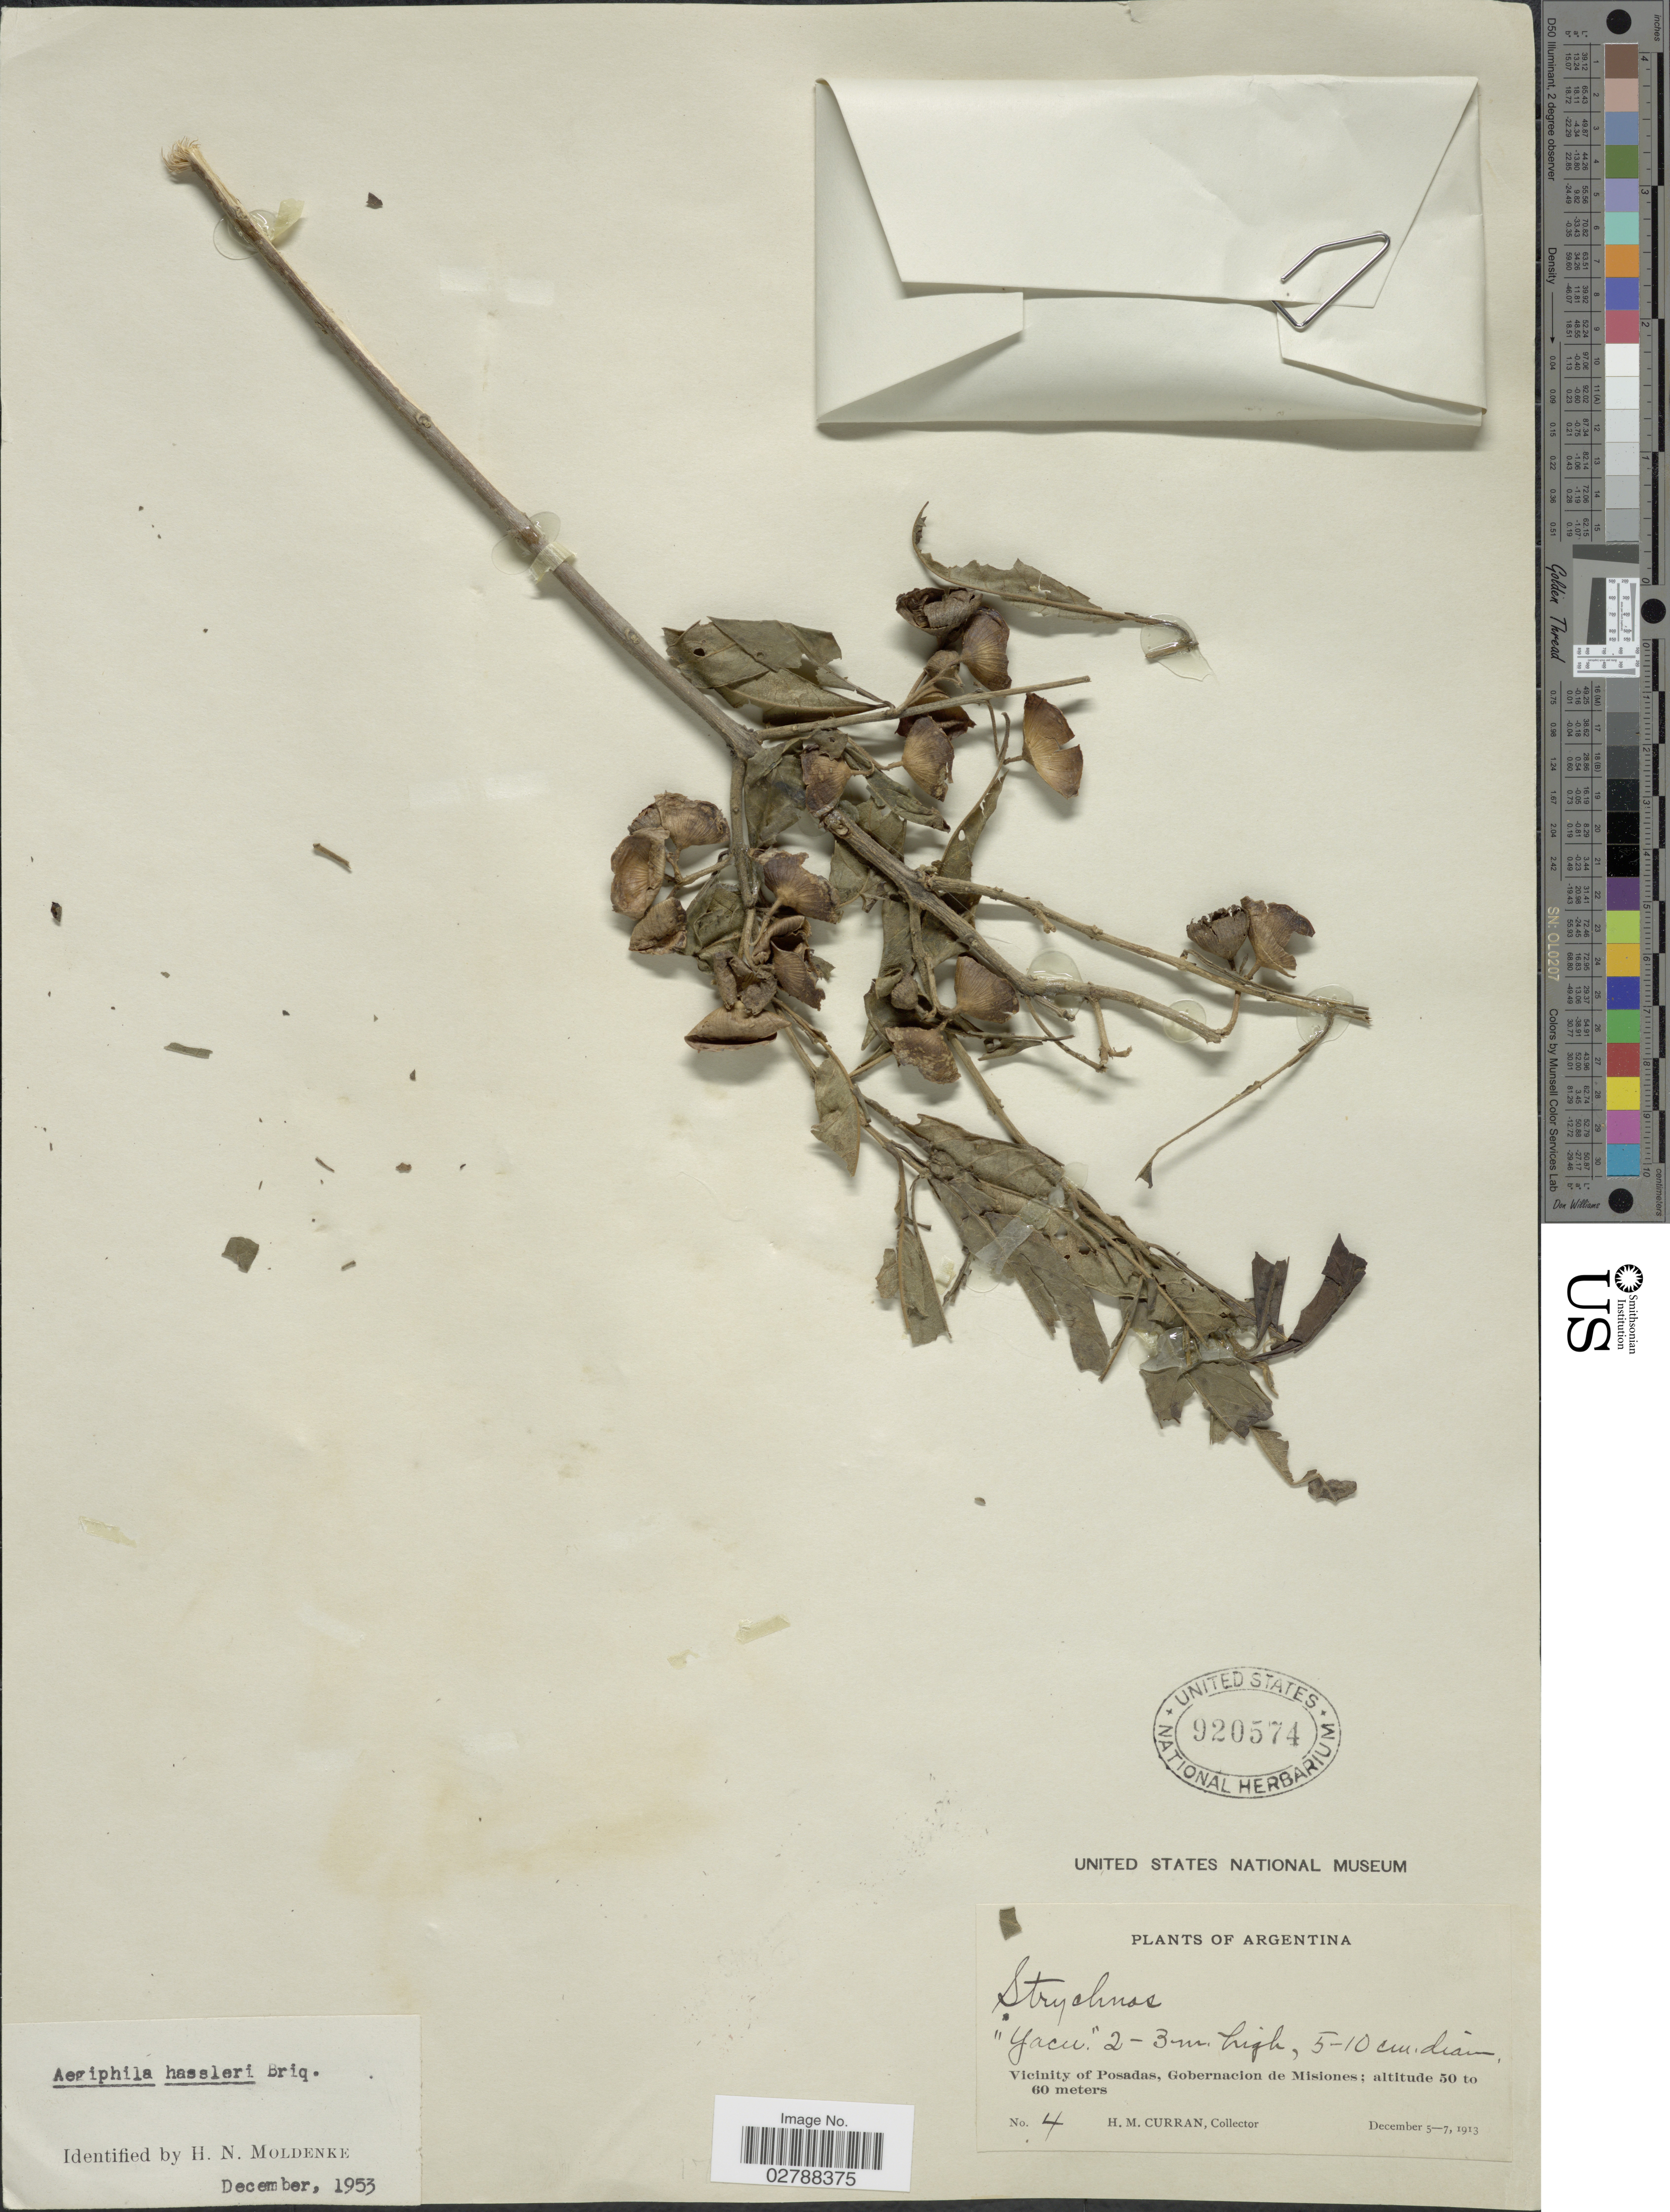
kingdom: Plantae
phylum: Tracheophyta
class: Magnoliopsida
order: Lamiales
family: Lamiaceae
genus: Aegiphila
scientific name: Aegiphila brachiata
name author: Vell.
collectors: H. M. Curran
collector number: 4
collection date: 1913-12-05/1913-12-07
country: Argentina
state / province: Misiones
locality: Vicinity of Posadas, Gobernacion de Misiones.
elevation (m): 50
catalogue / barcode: US 920574